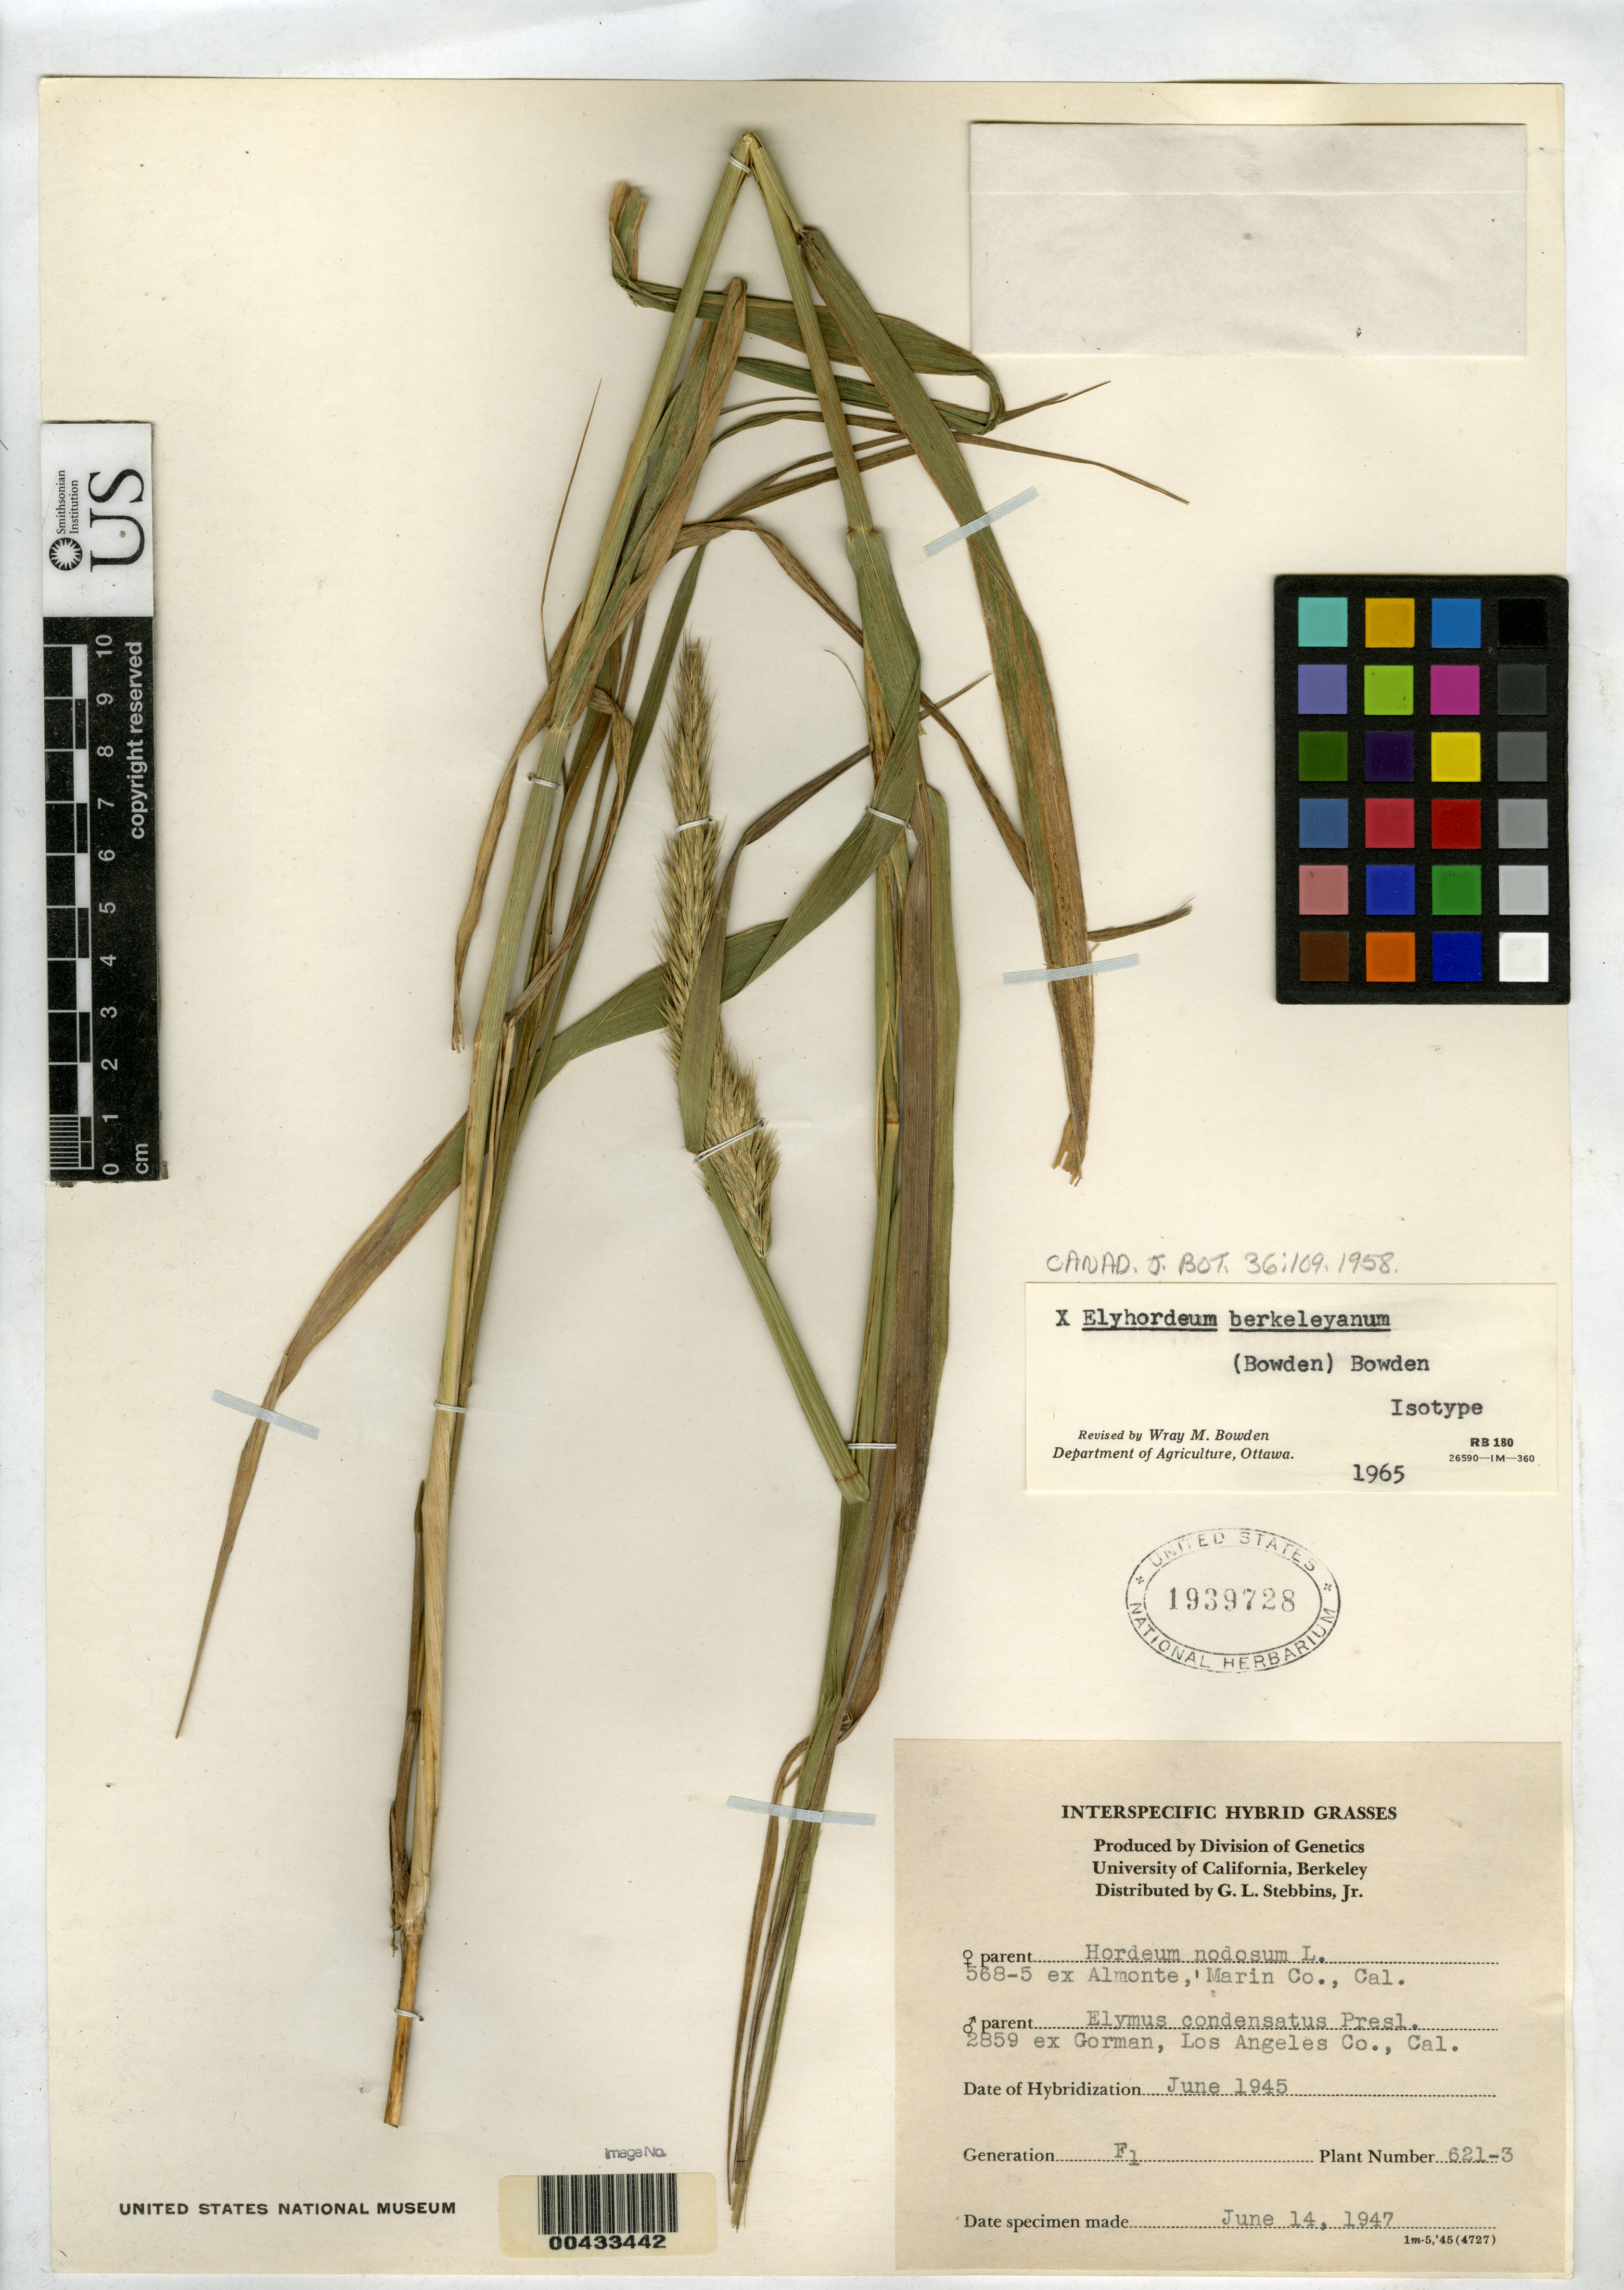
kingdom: Plantae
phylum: Tracheophyta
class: Liliopsida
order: Poales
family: Poaceae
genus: Elymordeum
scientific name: x Elymordeum berkeleyanum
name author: Bowden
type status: Isotype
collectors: G. L. Stebbins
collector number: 621-3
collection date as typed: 14 Jun 1947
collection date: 1947-06-14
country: United States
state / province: California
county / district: Alameda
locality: Berkeley.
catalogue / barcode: US 939728